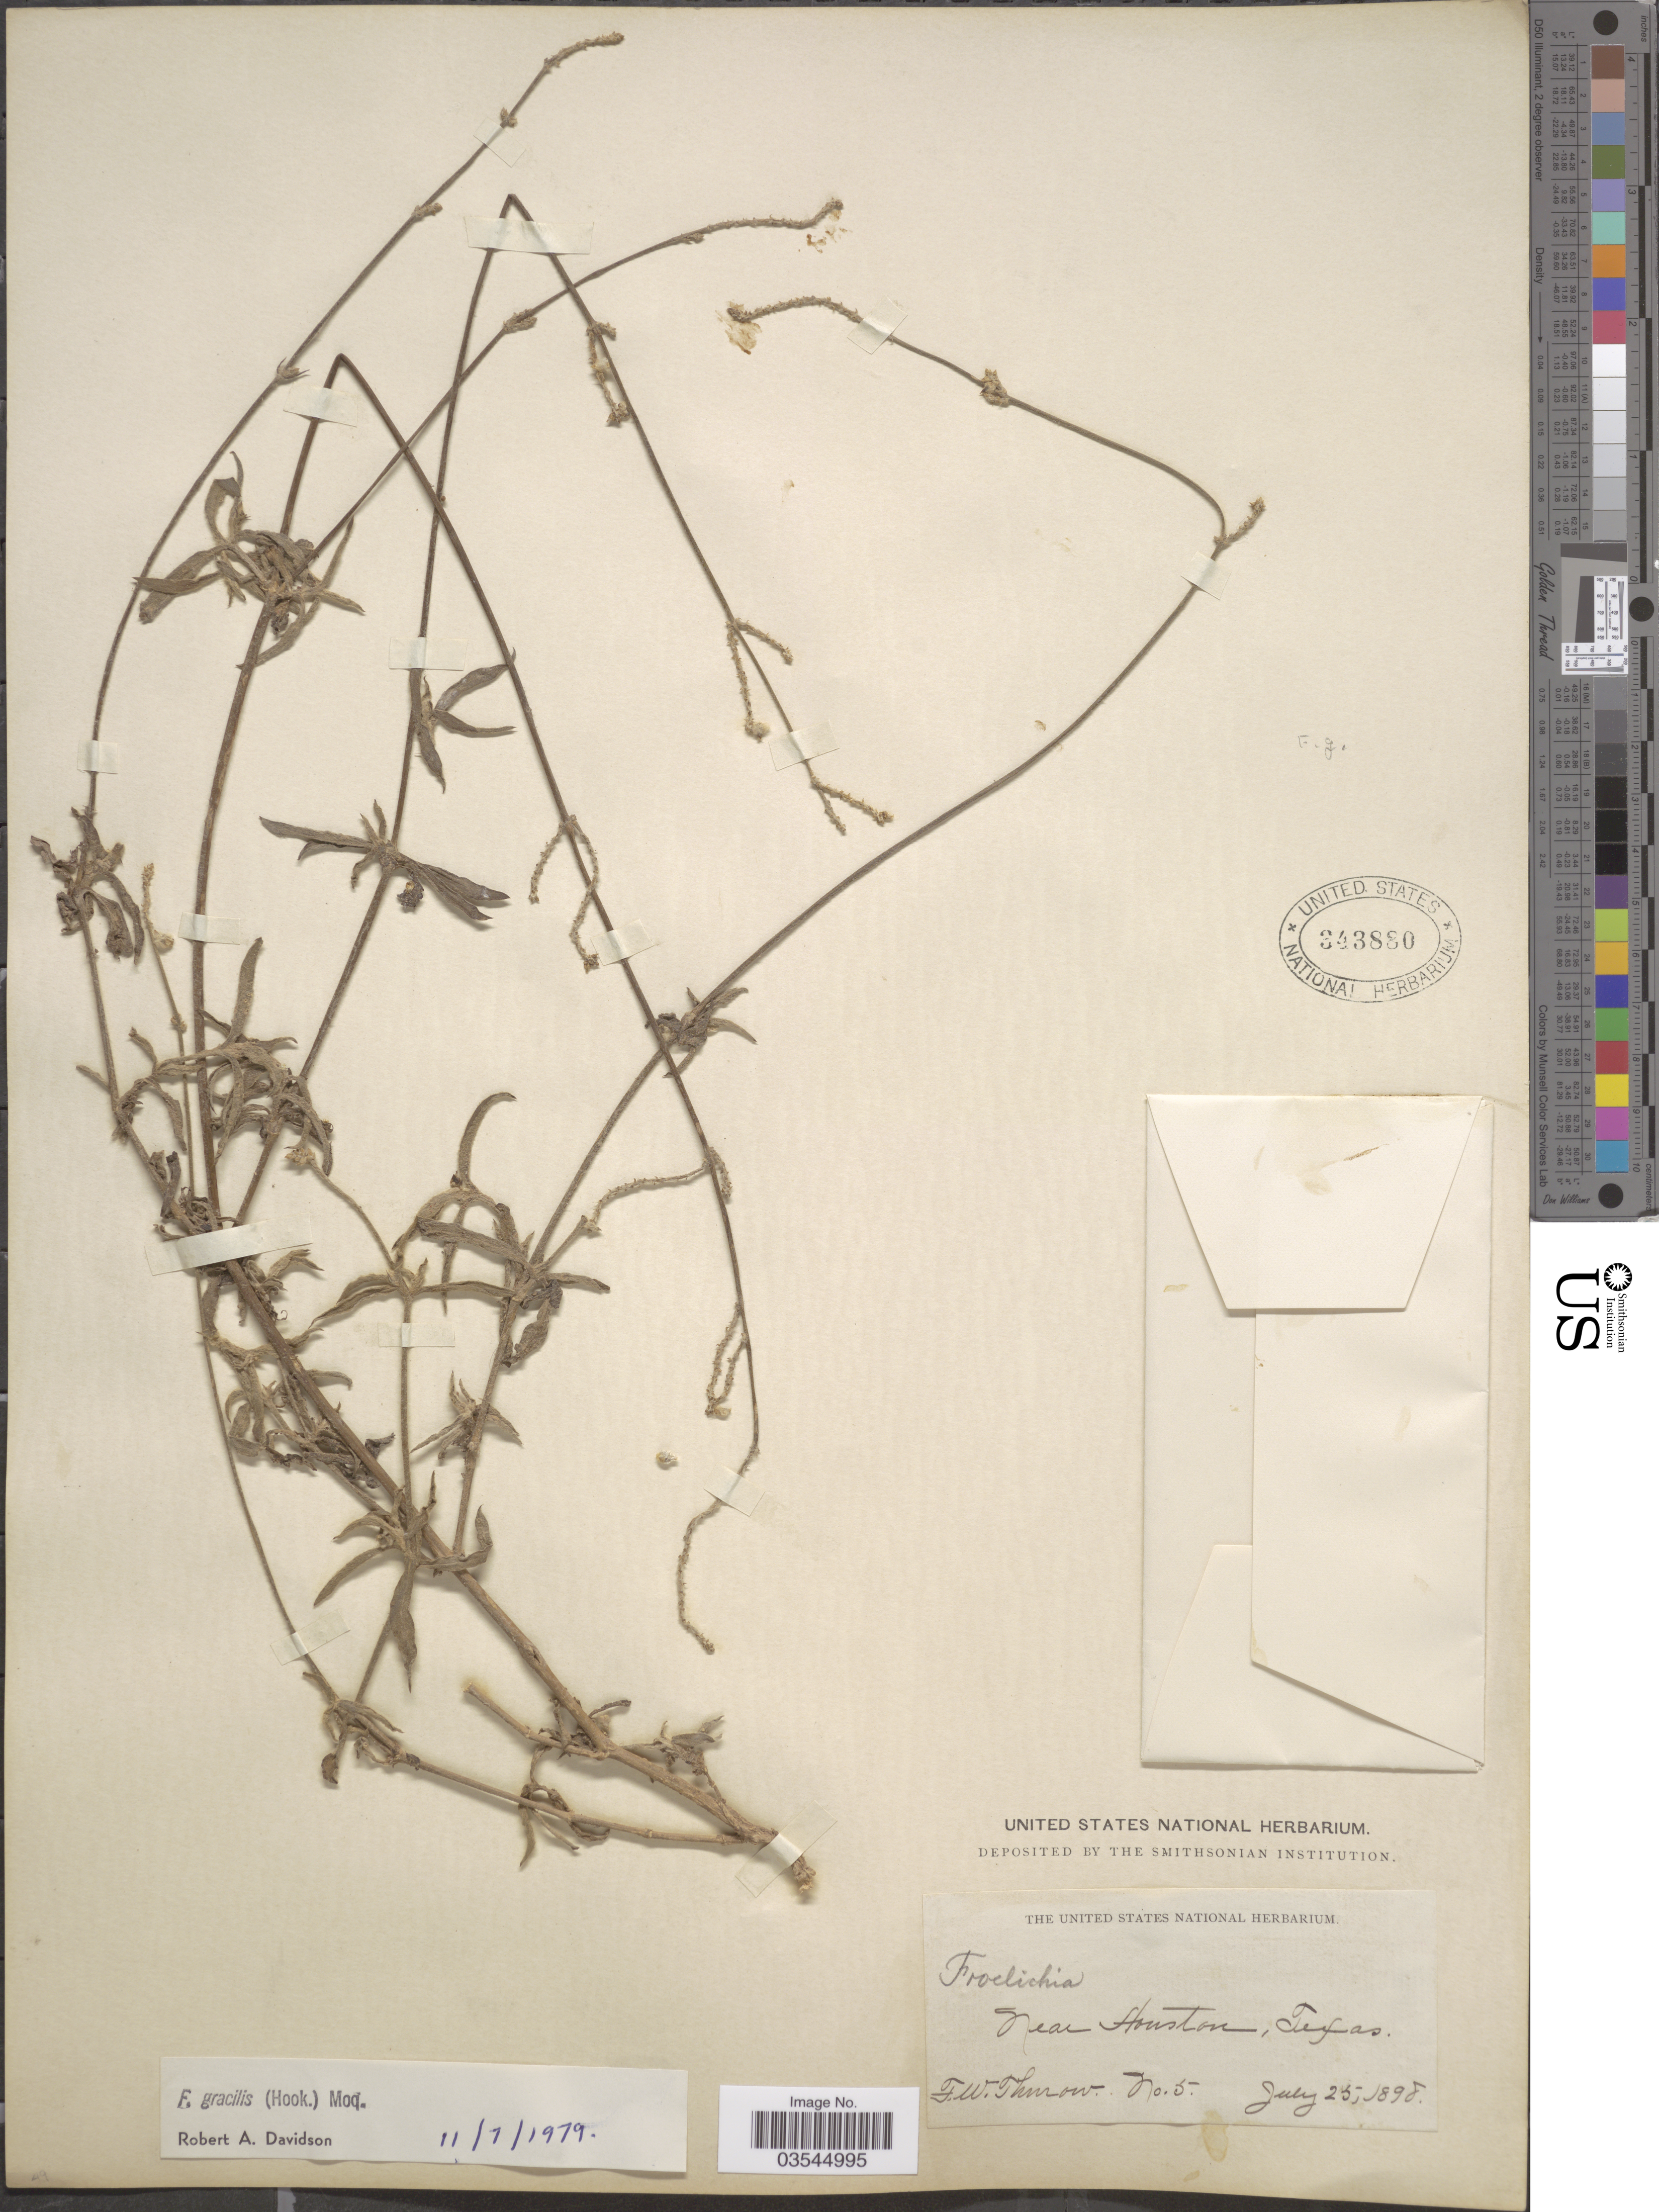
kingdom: Plantae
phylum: Tracheophyta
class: Magnoliopsida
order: Caryophyllales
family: Amaranthaceae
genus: Froelichia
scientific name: Froelichia gracilis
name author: (Hook.) Moq.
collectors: F. W. Thurow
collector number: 5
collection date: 1898-07-25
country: United States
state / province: Texas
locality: Near Houston.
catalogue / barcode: US 343880